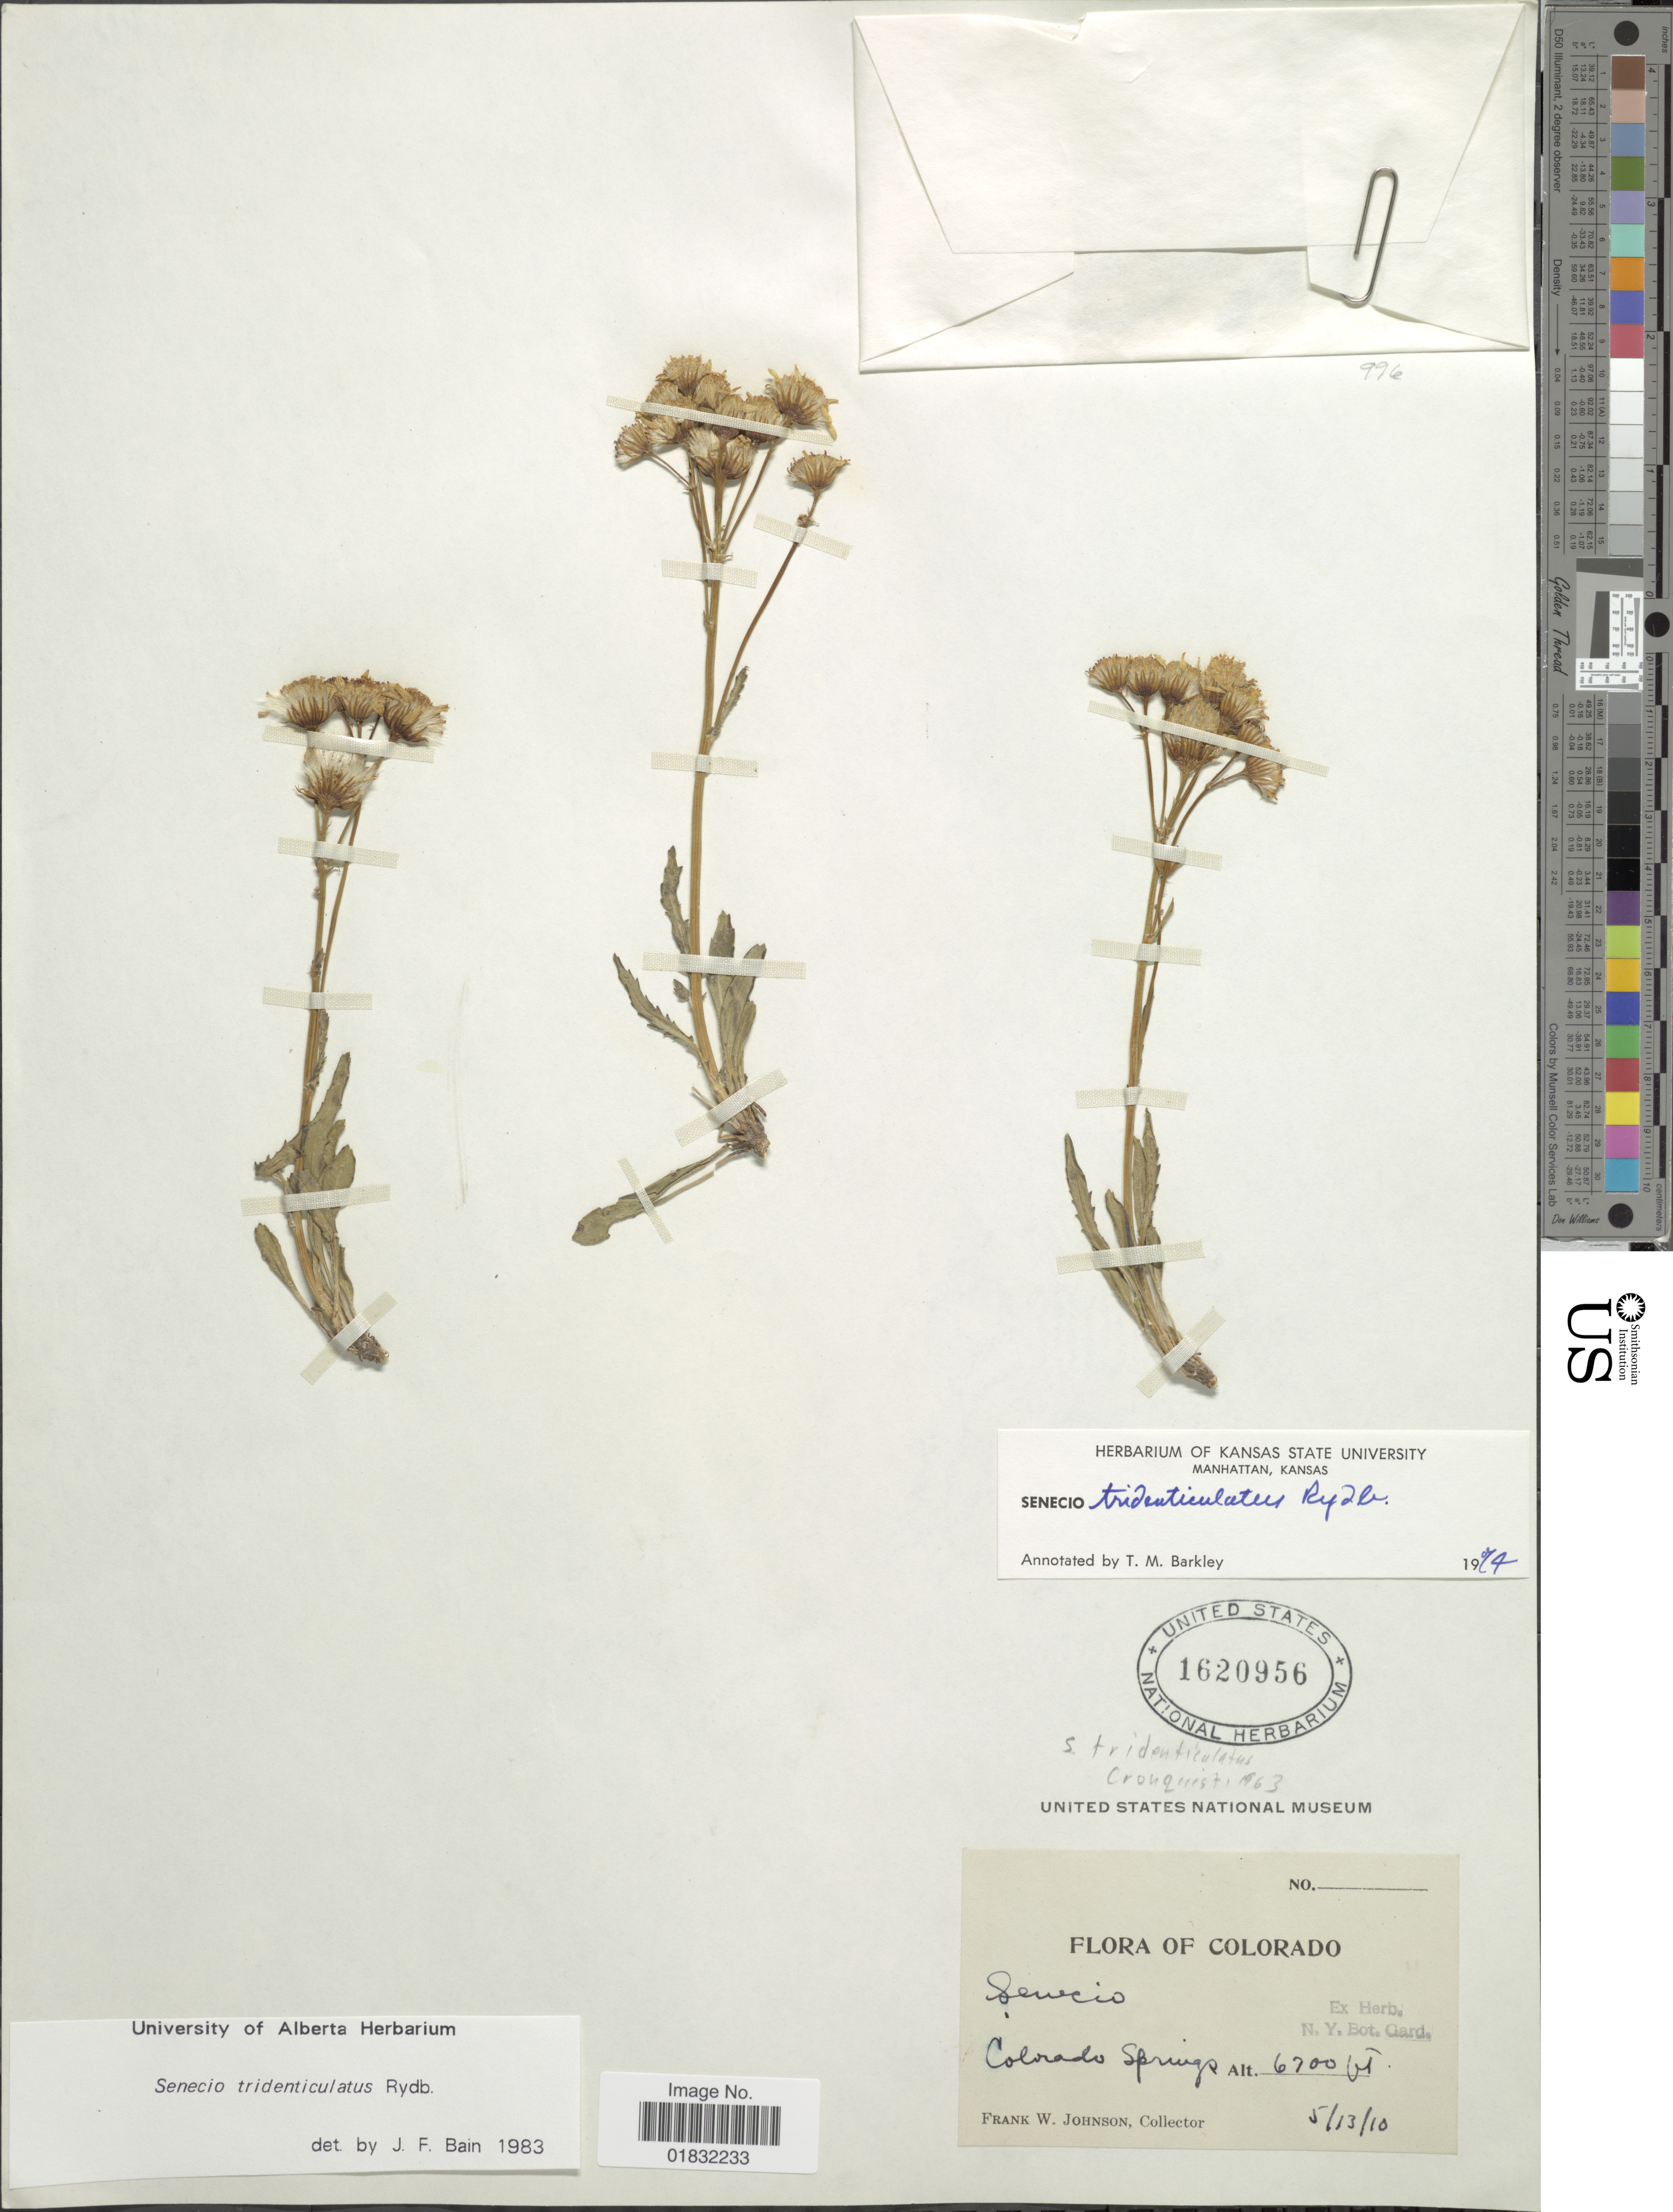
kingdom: Plantae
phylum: Tracheophyta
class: Magnoliopsida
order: Asterales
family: Asteraceae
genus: Packera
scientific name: Packera tridenticulata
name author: (Rydb.) W.A. Weber & Á. Löve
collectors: F. W. Johnson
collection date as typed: Transcribed d/m/y: 13/5/10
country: United States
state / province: Colorado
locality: Colorado Springs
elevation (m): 2042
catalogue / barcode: US 1620956